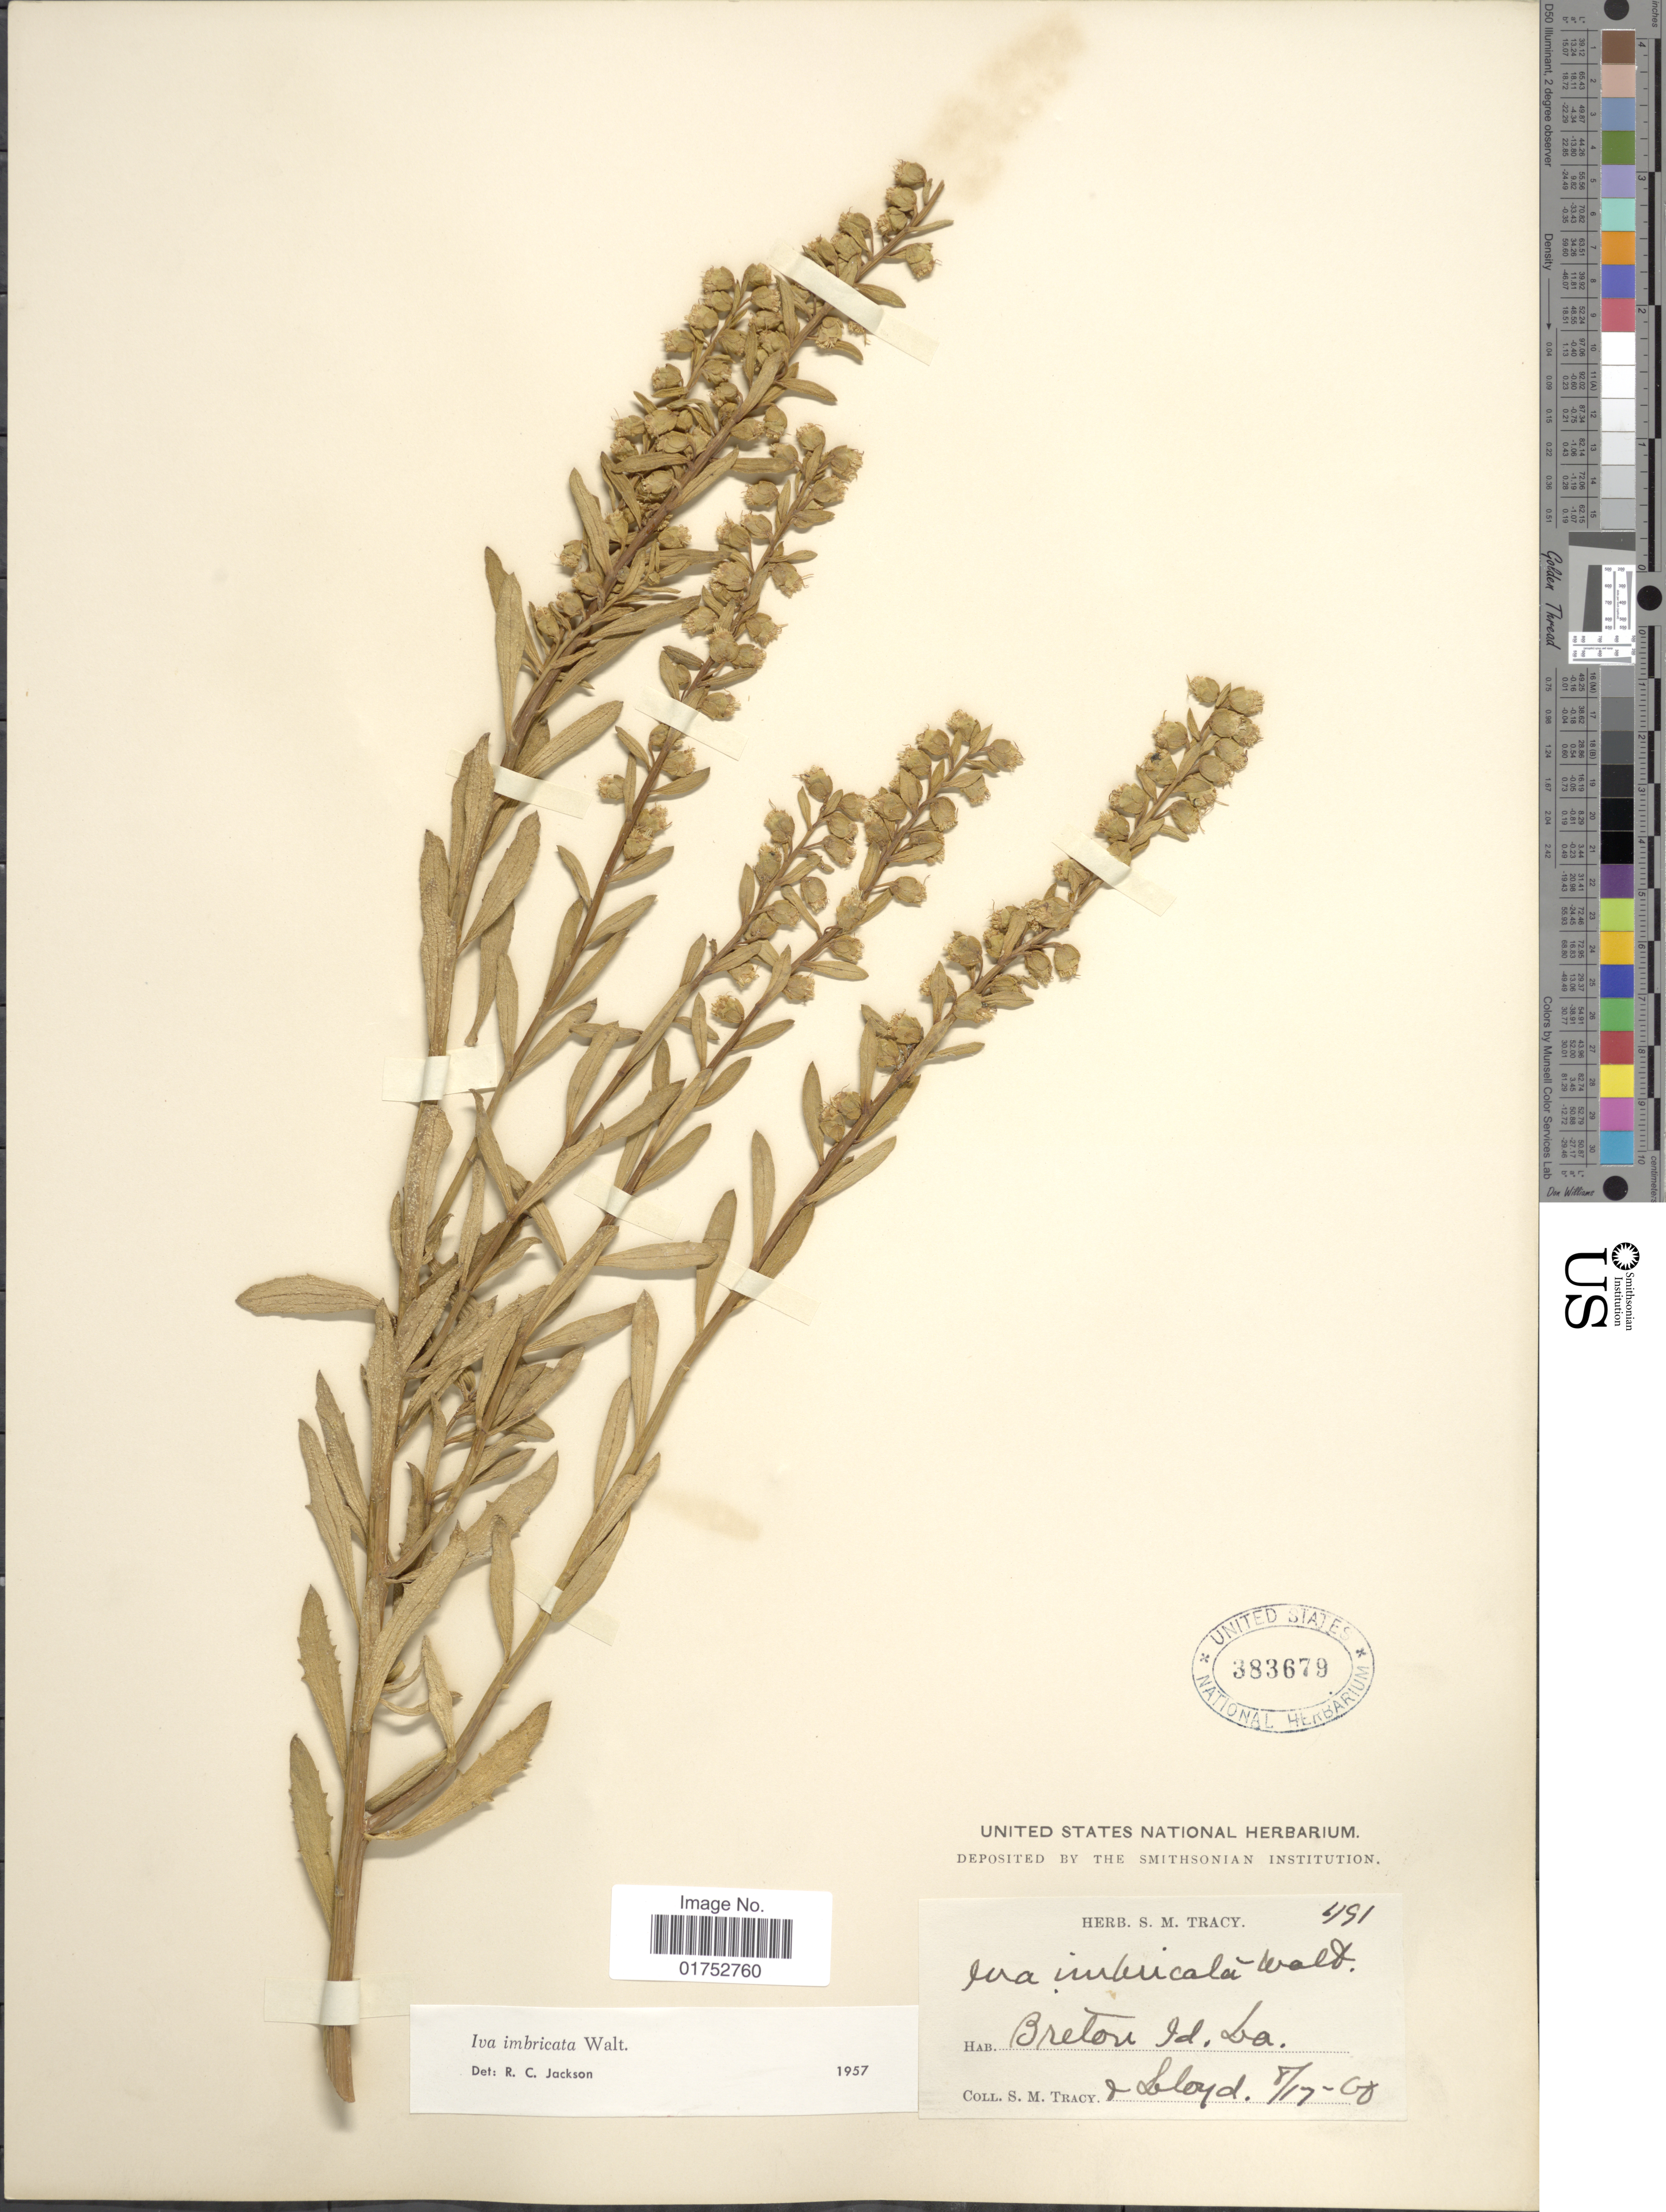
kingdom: Plantae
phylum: Tracheophyta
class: Magnoliopsida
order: Asterales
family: Asteraceae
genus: Iva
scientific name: Iva imbricata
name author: Walter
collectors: S. M. Tracy & -- Lloyd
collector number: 6/91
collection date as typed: Transcribed d/m/y: 17/8/00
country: United States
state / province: Louisiana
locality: Breton Id., La.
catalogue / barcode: US 383679